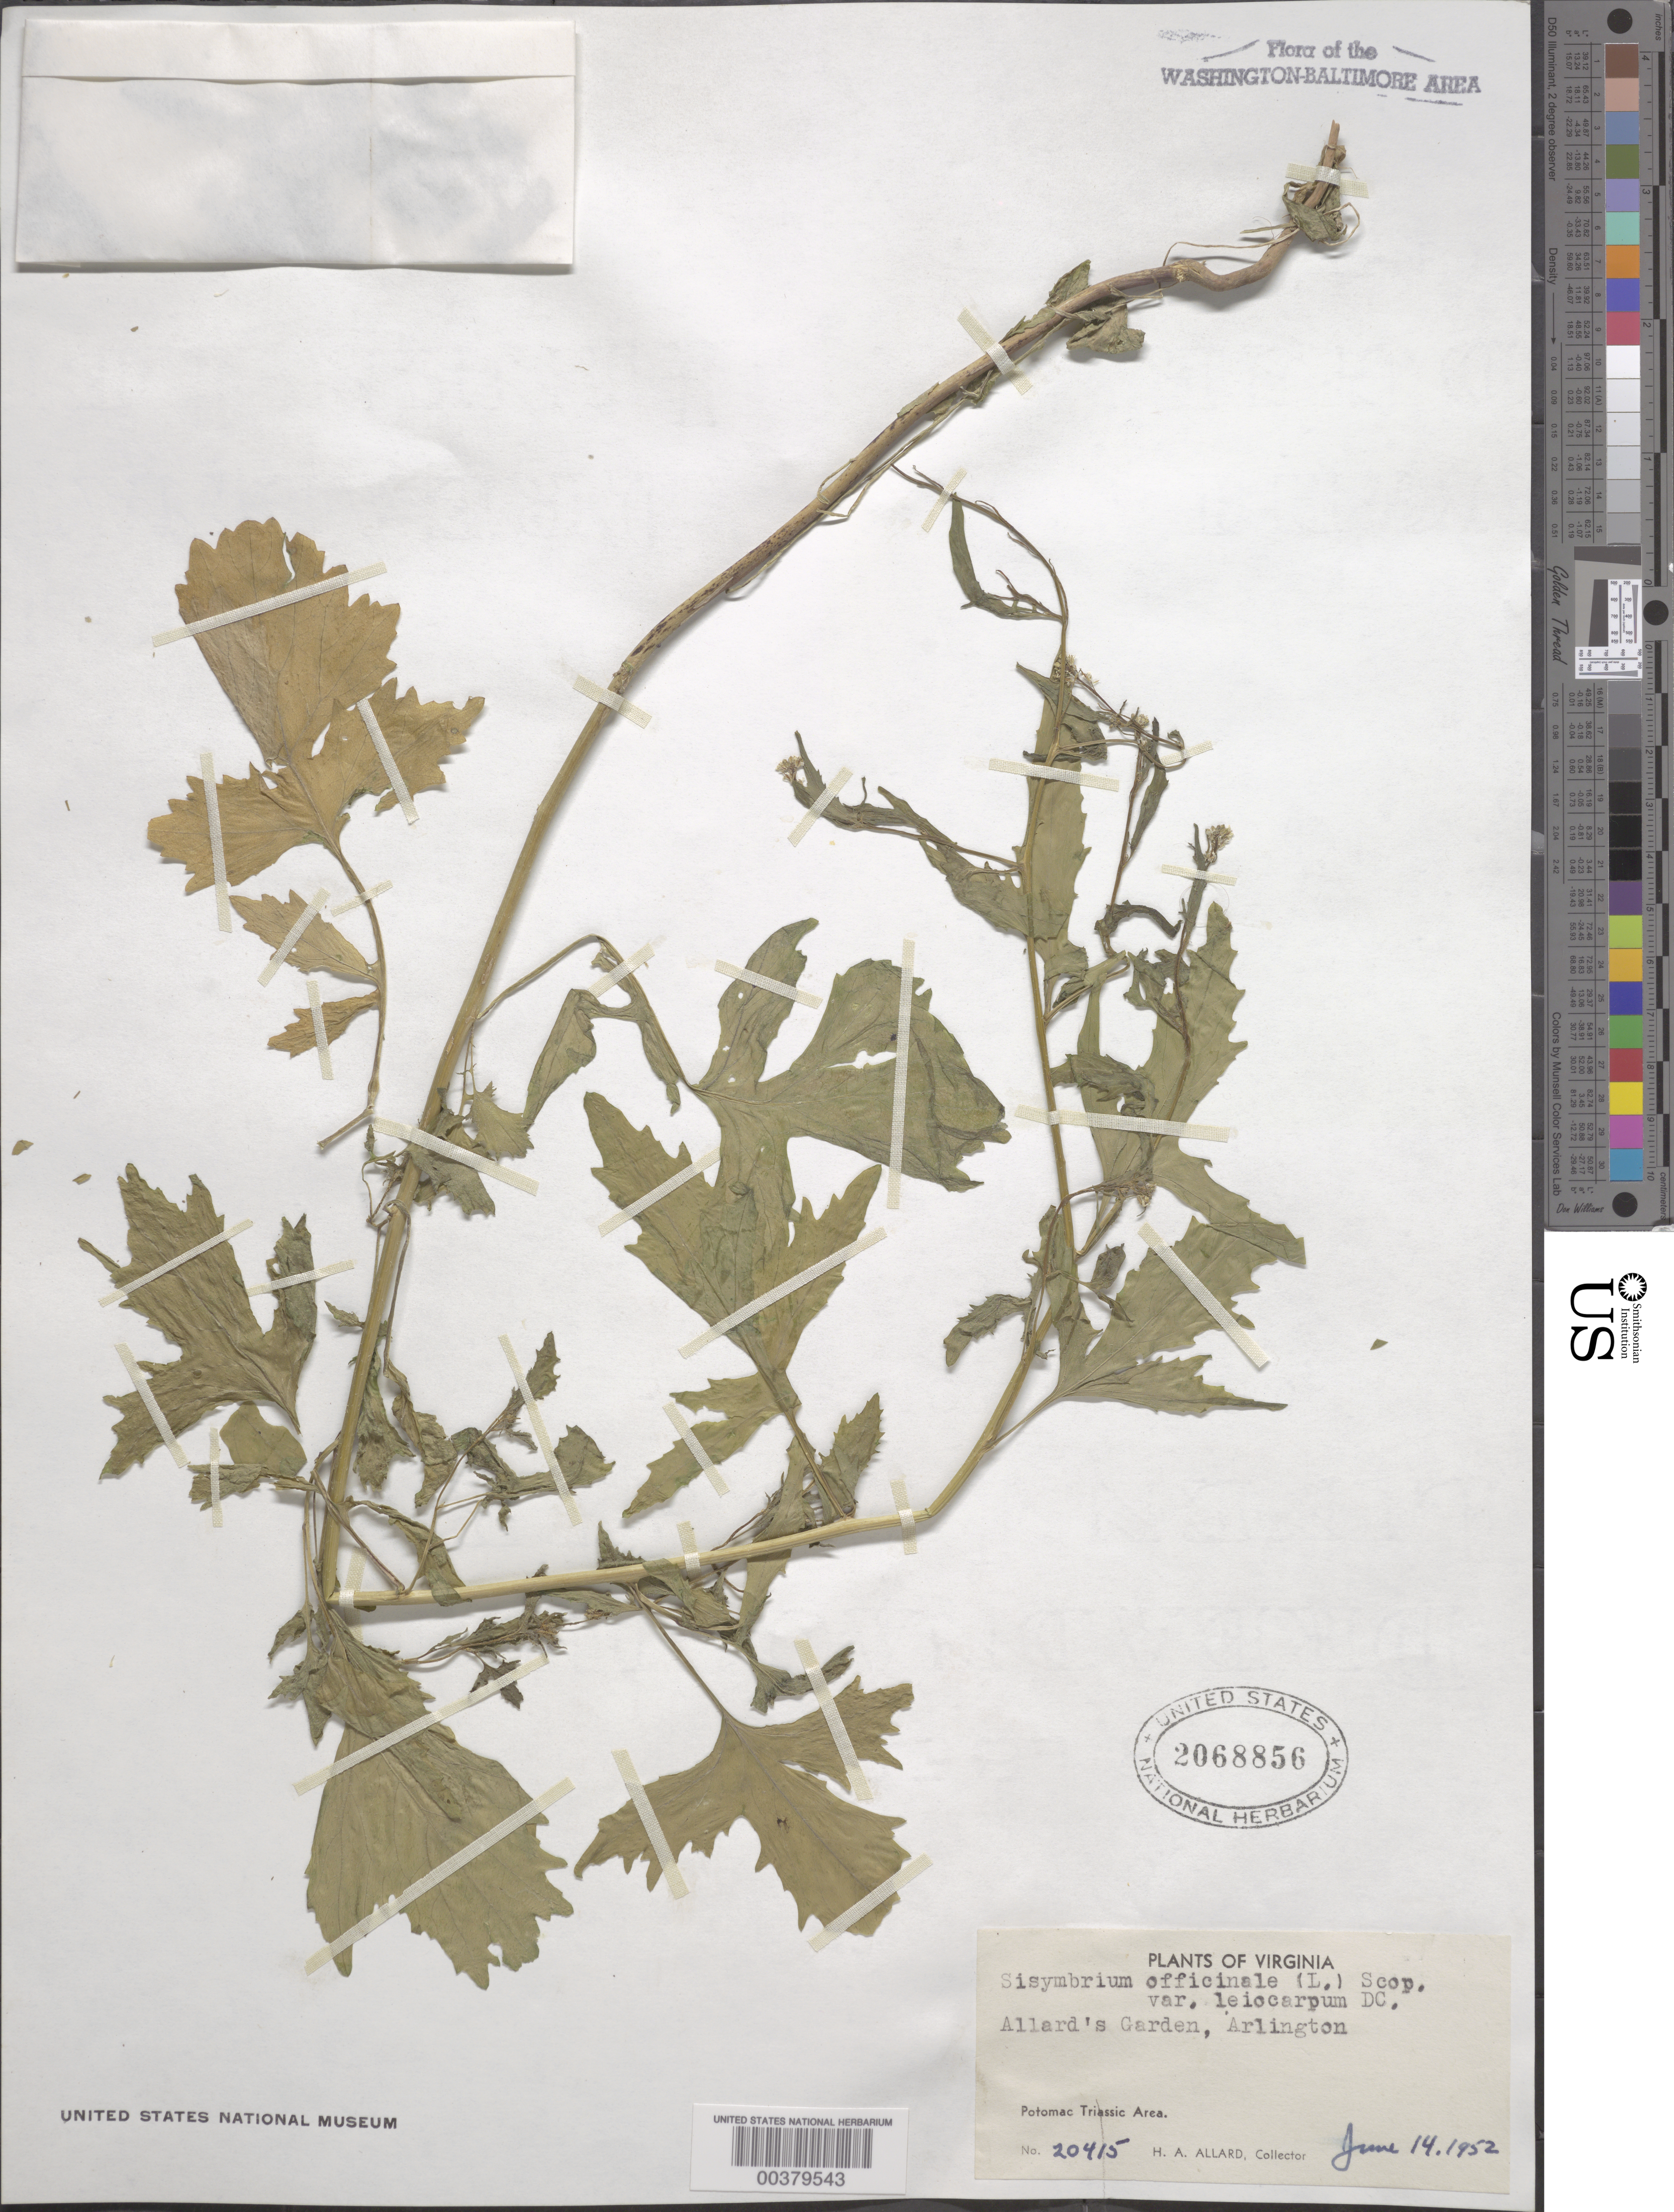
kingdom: Plantae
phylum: Tracheophyta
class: Magnoliopsida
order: Brassicales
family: Brassicaceae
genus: Sisymbrium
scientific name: Sisymbrium officinale var. leiocarpum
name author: DC.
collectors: H. A. Allard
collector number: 20415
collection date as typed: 14 Jun 1952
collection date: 1952-06-14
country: United States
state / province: Virginia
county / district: Arlington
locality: Allards Yard, Arlington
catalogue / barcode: US 2068856